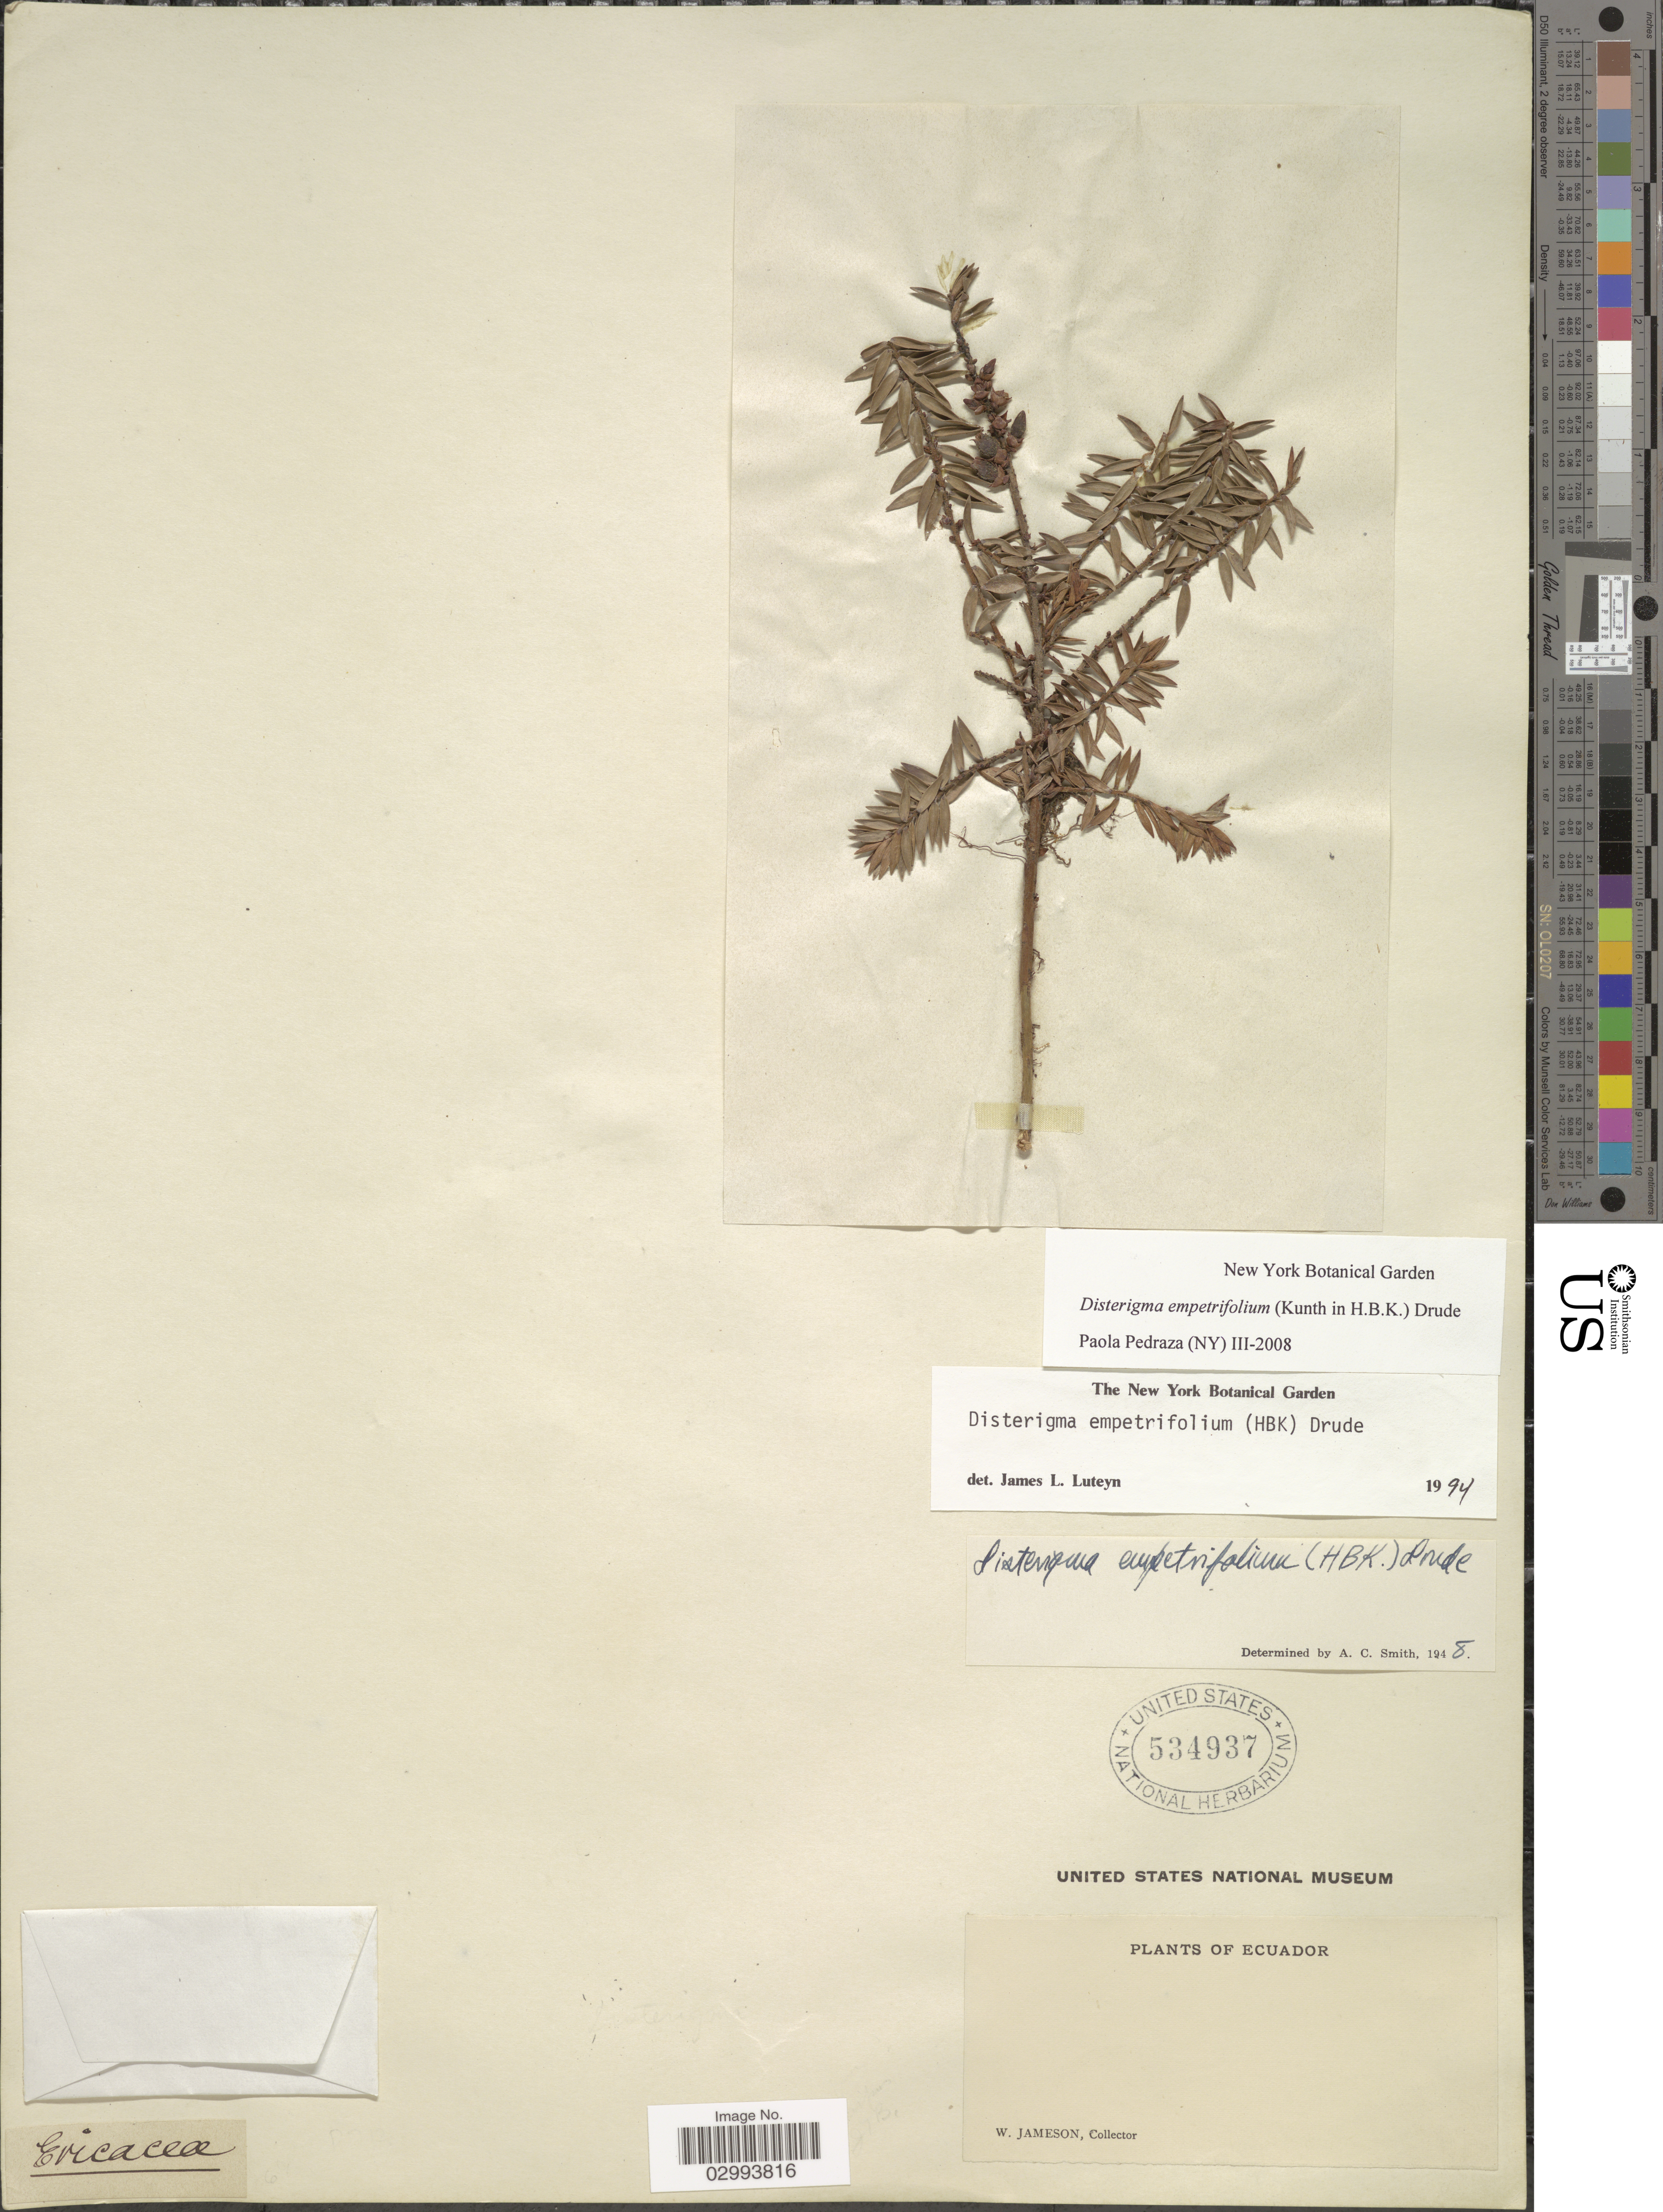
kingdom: Plantae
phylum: Tracheophyta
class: Magnoliopsida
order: Ericales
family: Ericaceae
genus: Disterigma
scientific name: Disterigma empetrifolium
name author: (Kunth) Drude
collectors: W. Jameson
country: Ecuador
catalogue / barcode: US 534937